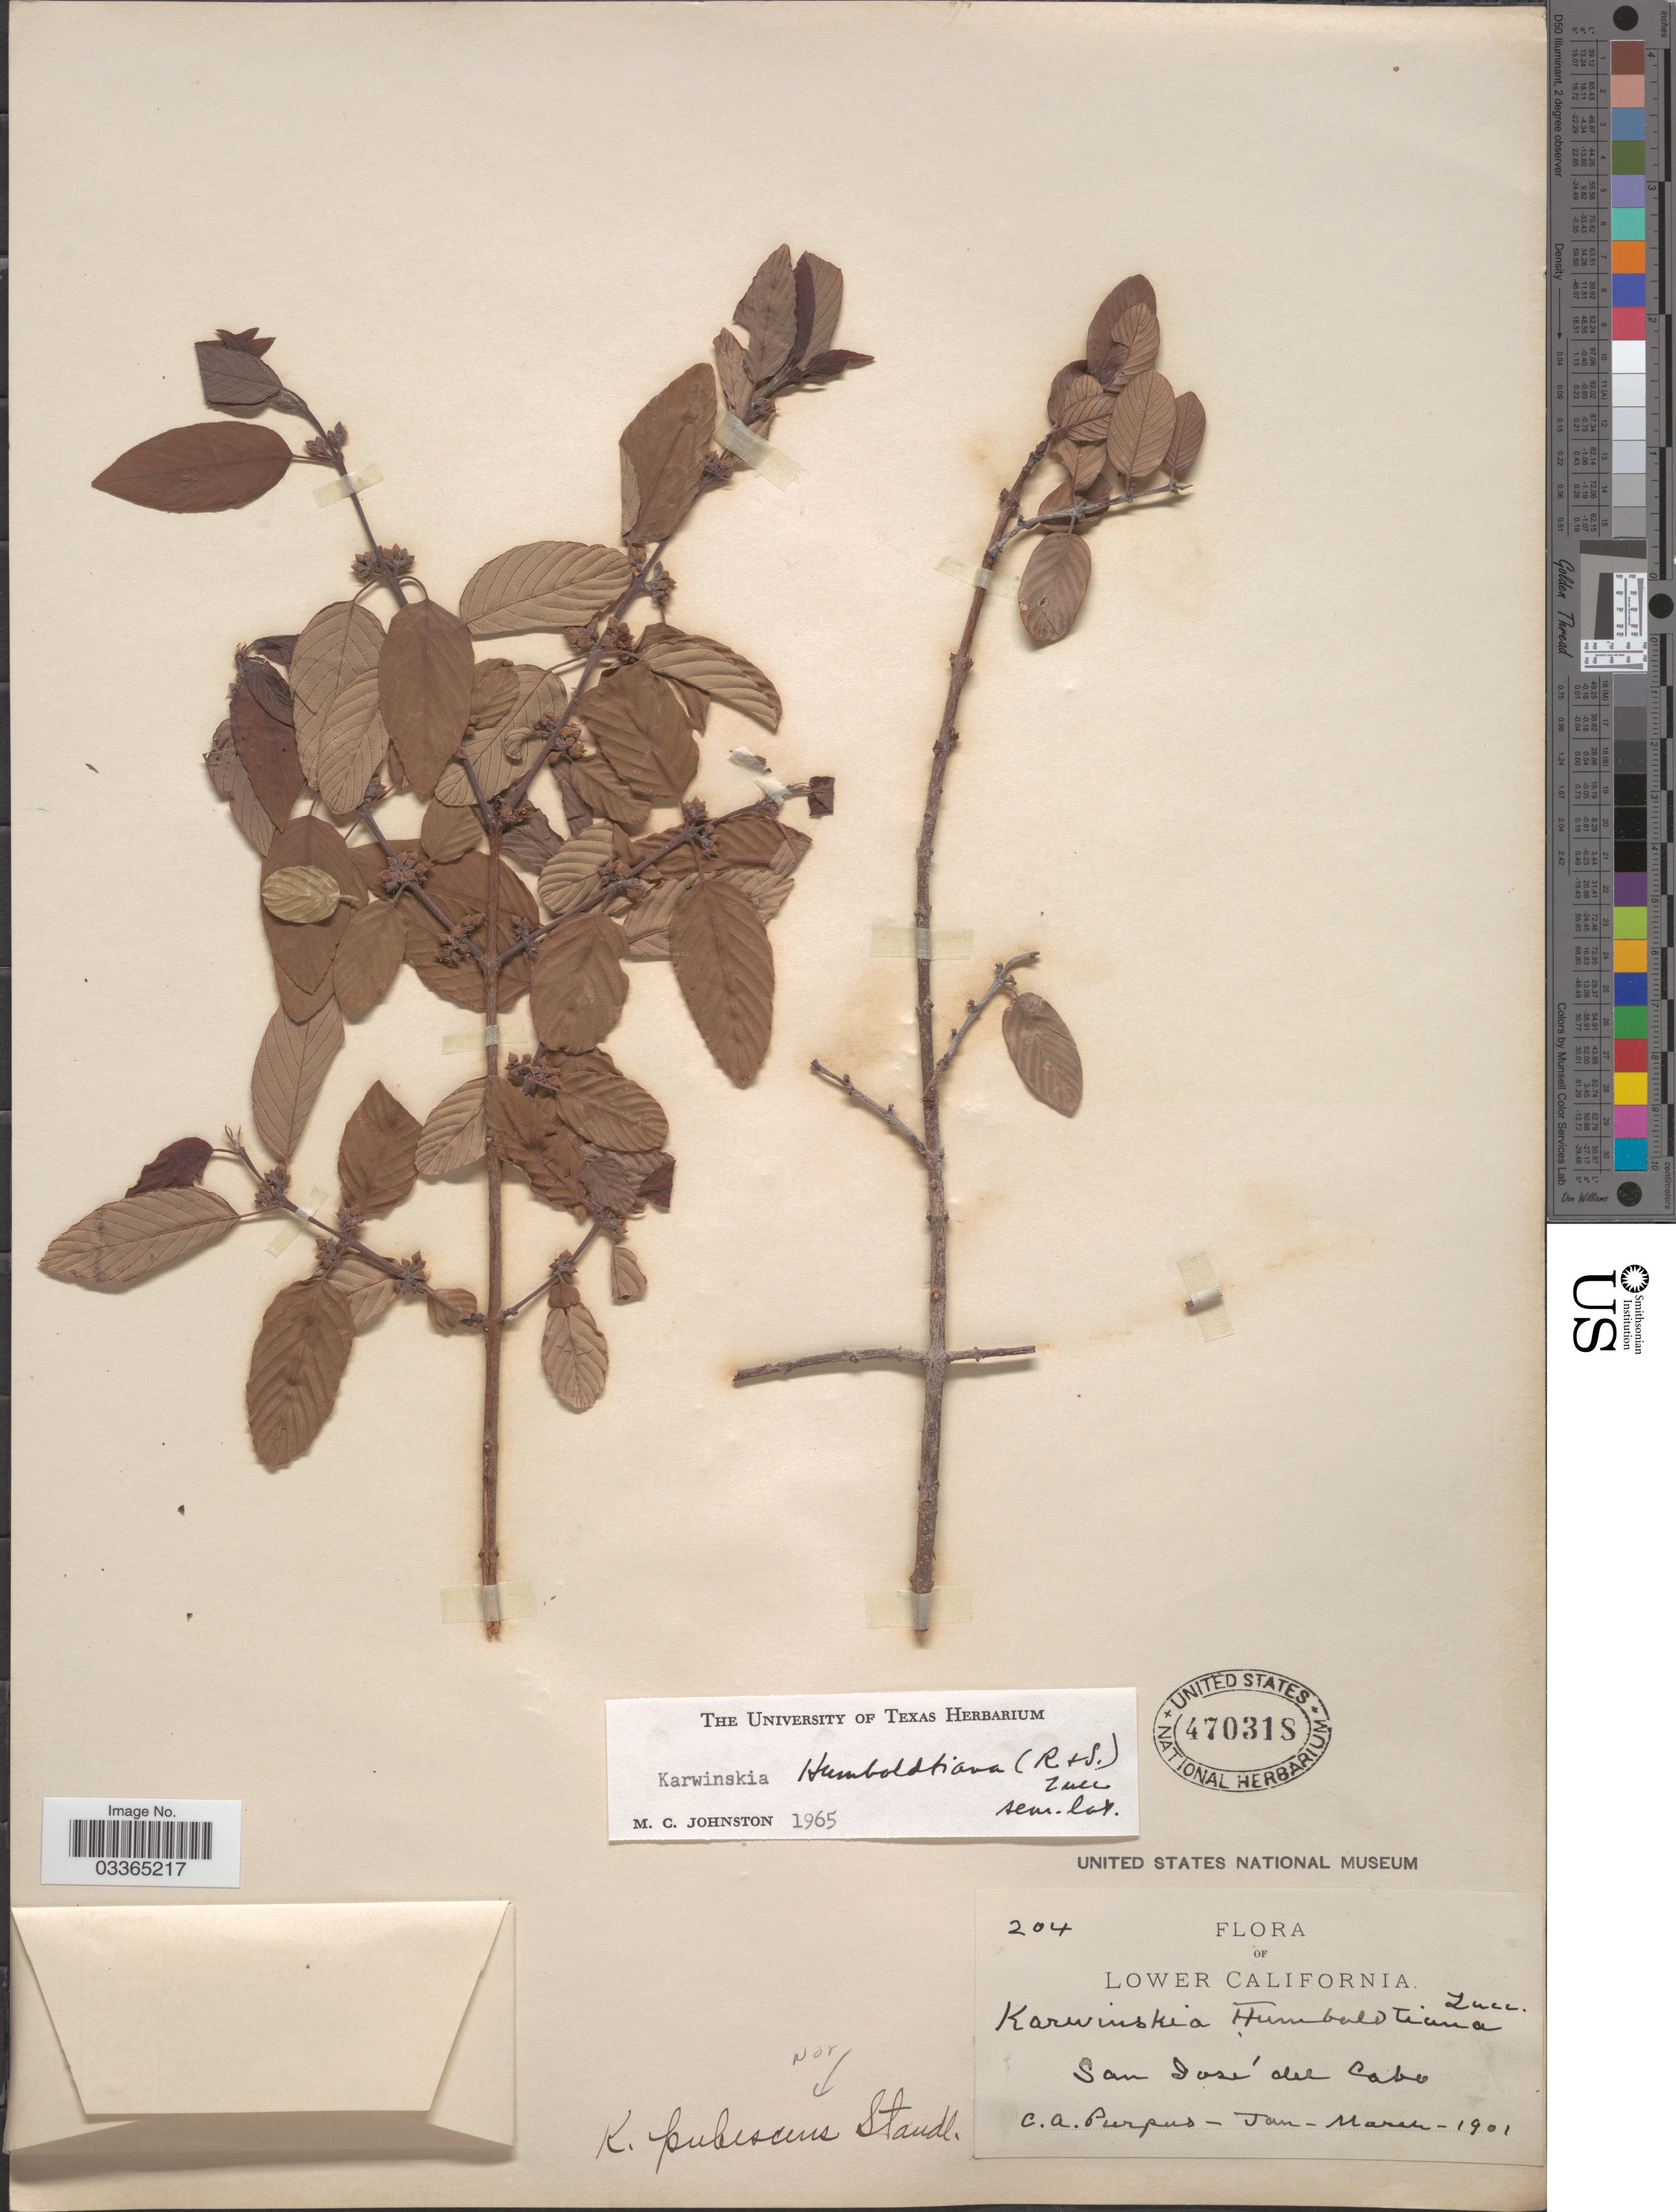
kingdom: Plantae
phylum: Tracheophyta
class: Magnoliopsida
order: Rosales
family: Rhamnaceae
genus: Karwinskia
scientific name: Karwinskia humboldtiana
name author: (Schult.) Zucc.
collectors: C. A. Purpus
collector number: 204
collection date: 1901-01/1901-03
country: Mexico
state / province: Baja California Sur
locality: Lower California. San José del Cabo.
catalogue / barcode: US 470318